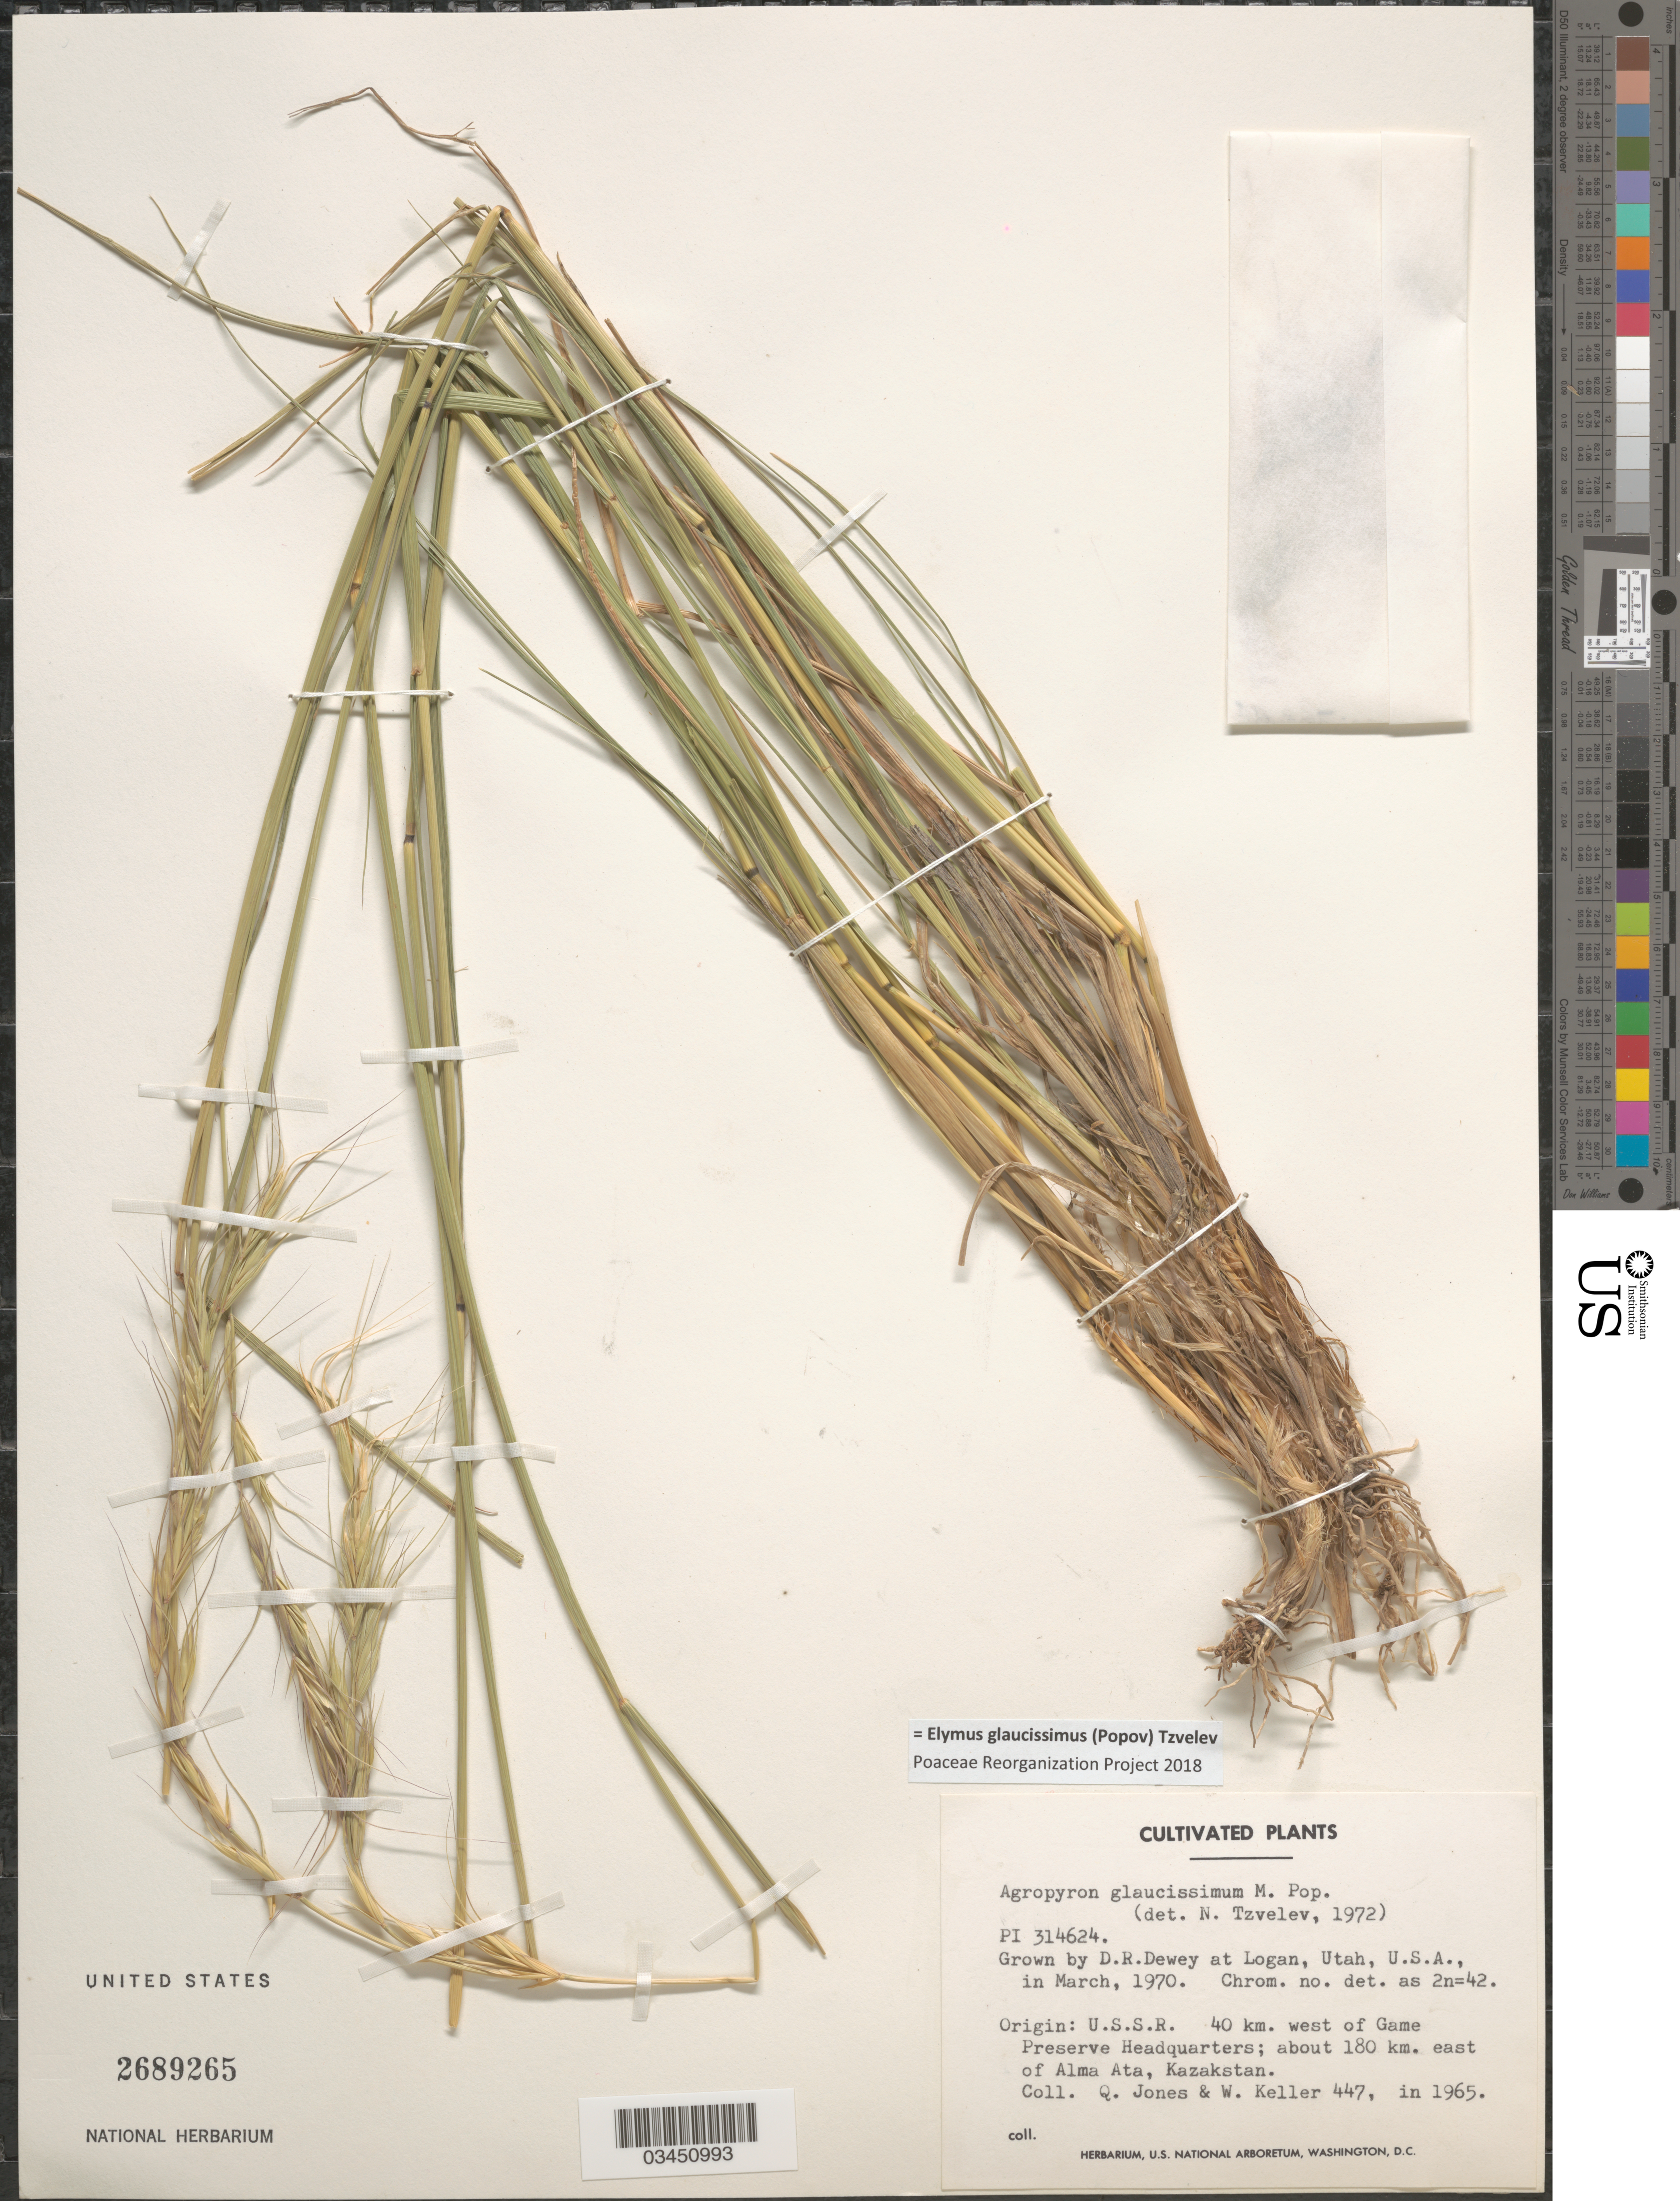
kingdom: Plantae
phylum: Tracheophyta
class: Liliopsida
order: Poales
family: Poaceae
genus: Elymus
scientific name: Elymus glaucissimus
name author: (Popov) Tzvelev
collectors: D. Dewey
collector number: PI314624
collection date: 1970-03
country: United States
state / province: Utah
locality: At Logan.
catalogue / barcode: US 2689265